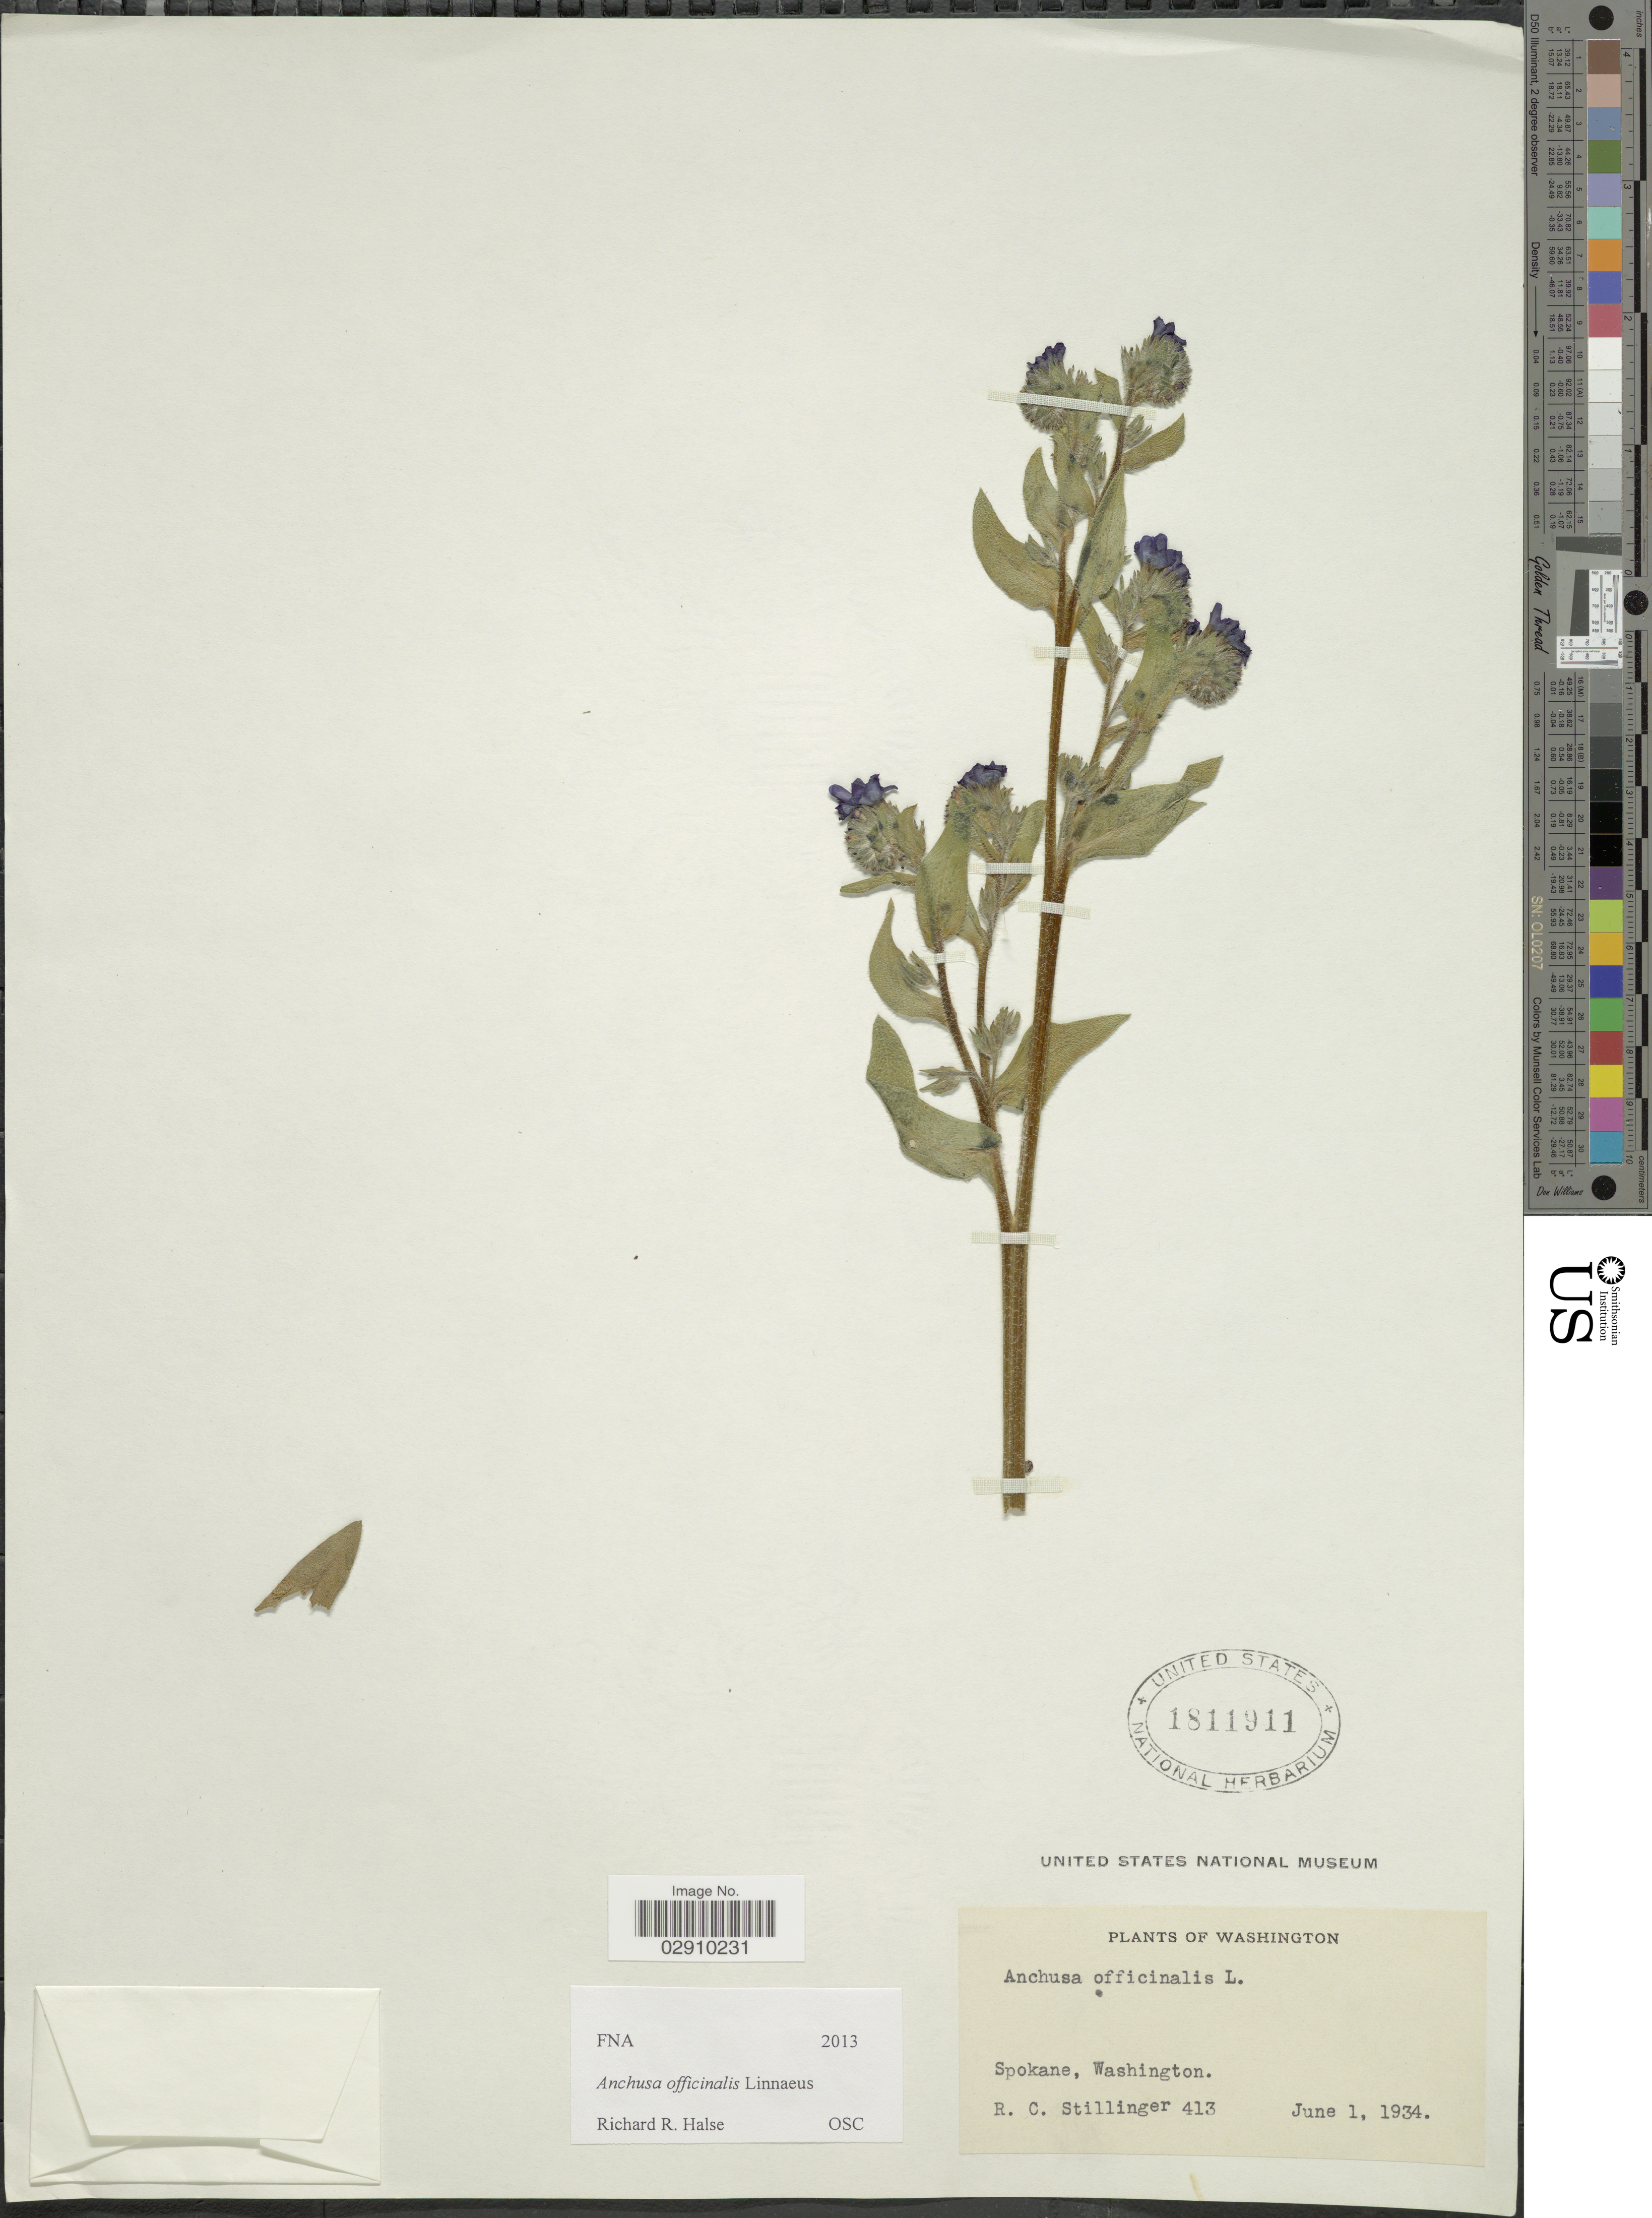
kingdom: Plantae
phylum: Tracheophyta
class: Magnoliopsida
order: Boraginales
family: Boraginaceae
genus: Anchusa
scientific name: Anchusa officinalis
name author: L.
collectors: R. Stillinger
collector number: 413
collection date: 1934-06-01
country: United States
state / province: Washington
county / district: Spokane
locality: Spokane.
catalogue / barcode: US 1811911